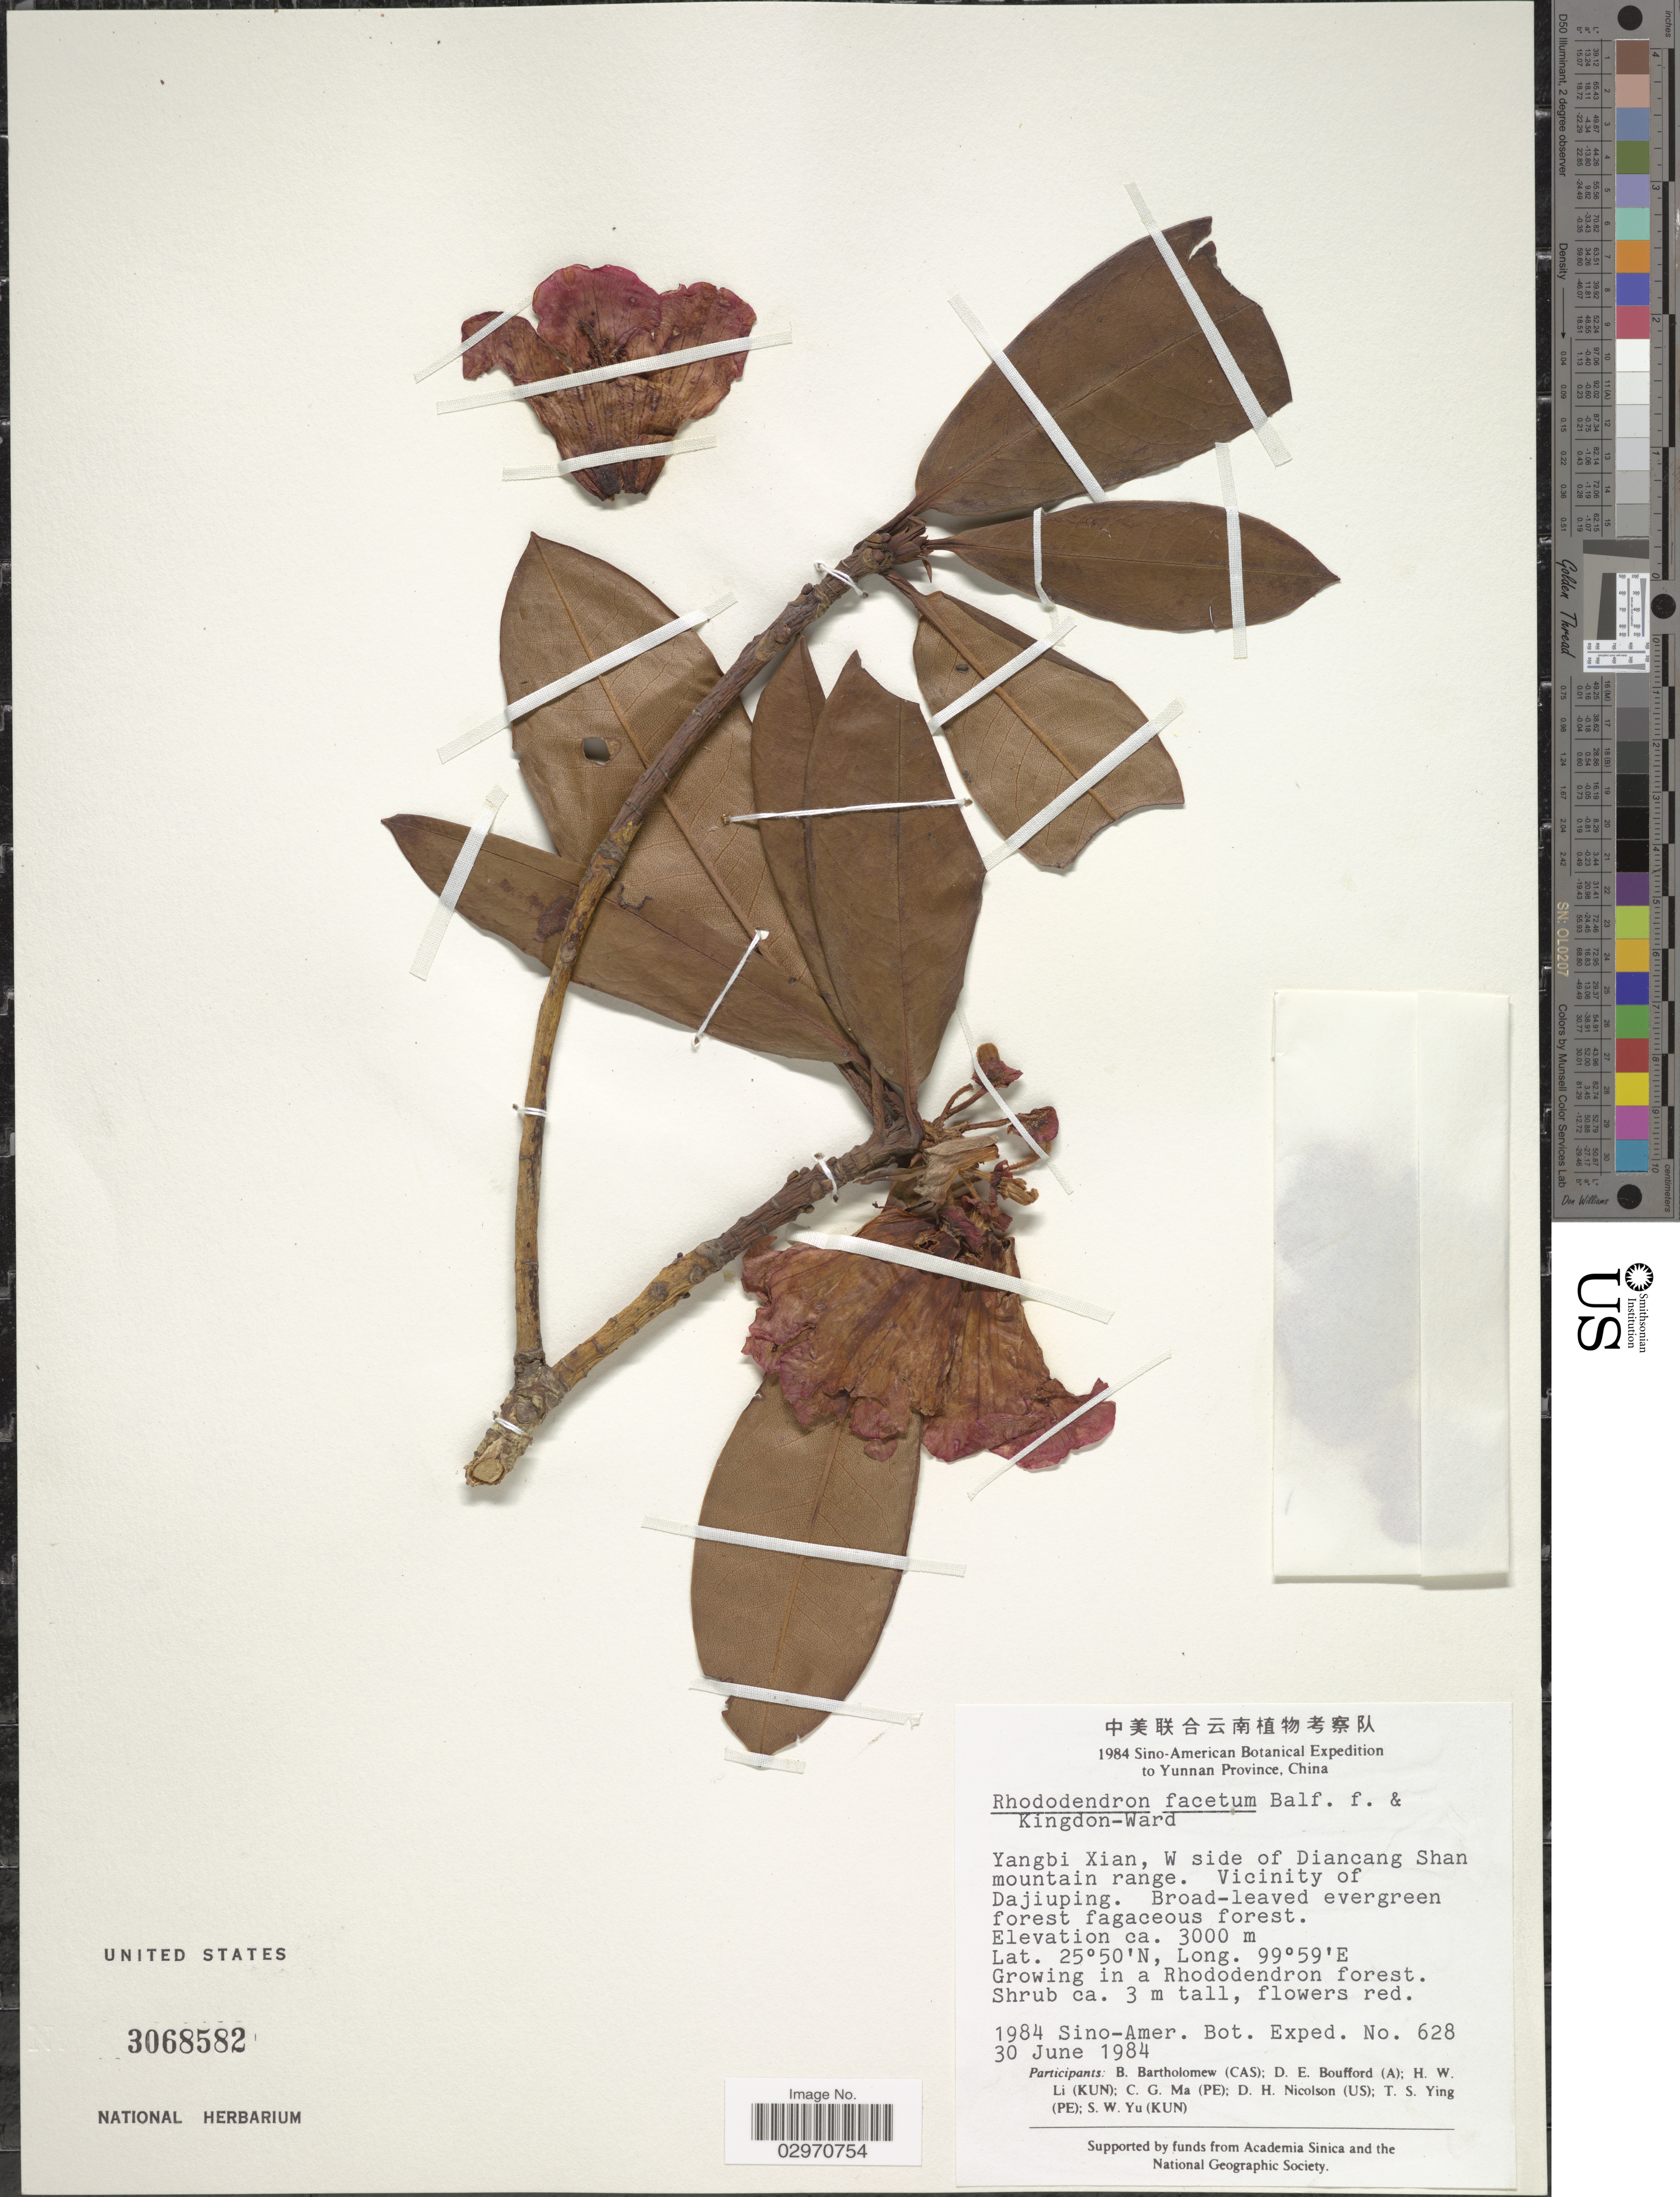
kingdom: Plantae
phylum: Tracheophyta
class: Magnoliopsida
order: Ericales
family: Ericaceae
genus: Rhododendron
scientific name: Rhododendron facetum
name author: Balf. f. & Ward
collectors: B. Bartholomew, D. E. Boufford, H. W. Li & et al.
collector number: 628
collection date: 1984-06-30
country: China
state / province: Yunnan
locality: Yangbi Xian, W side of Diancang Shan mountain range. Vicinity of Dajiuping.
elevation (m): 3000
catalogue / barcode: US 3068582